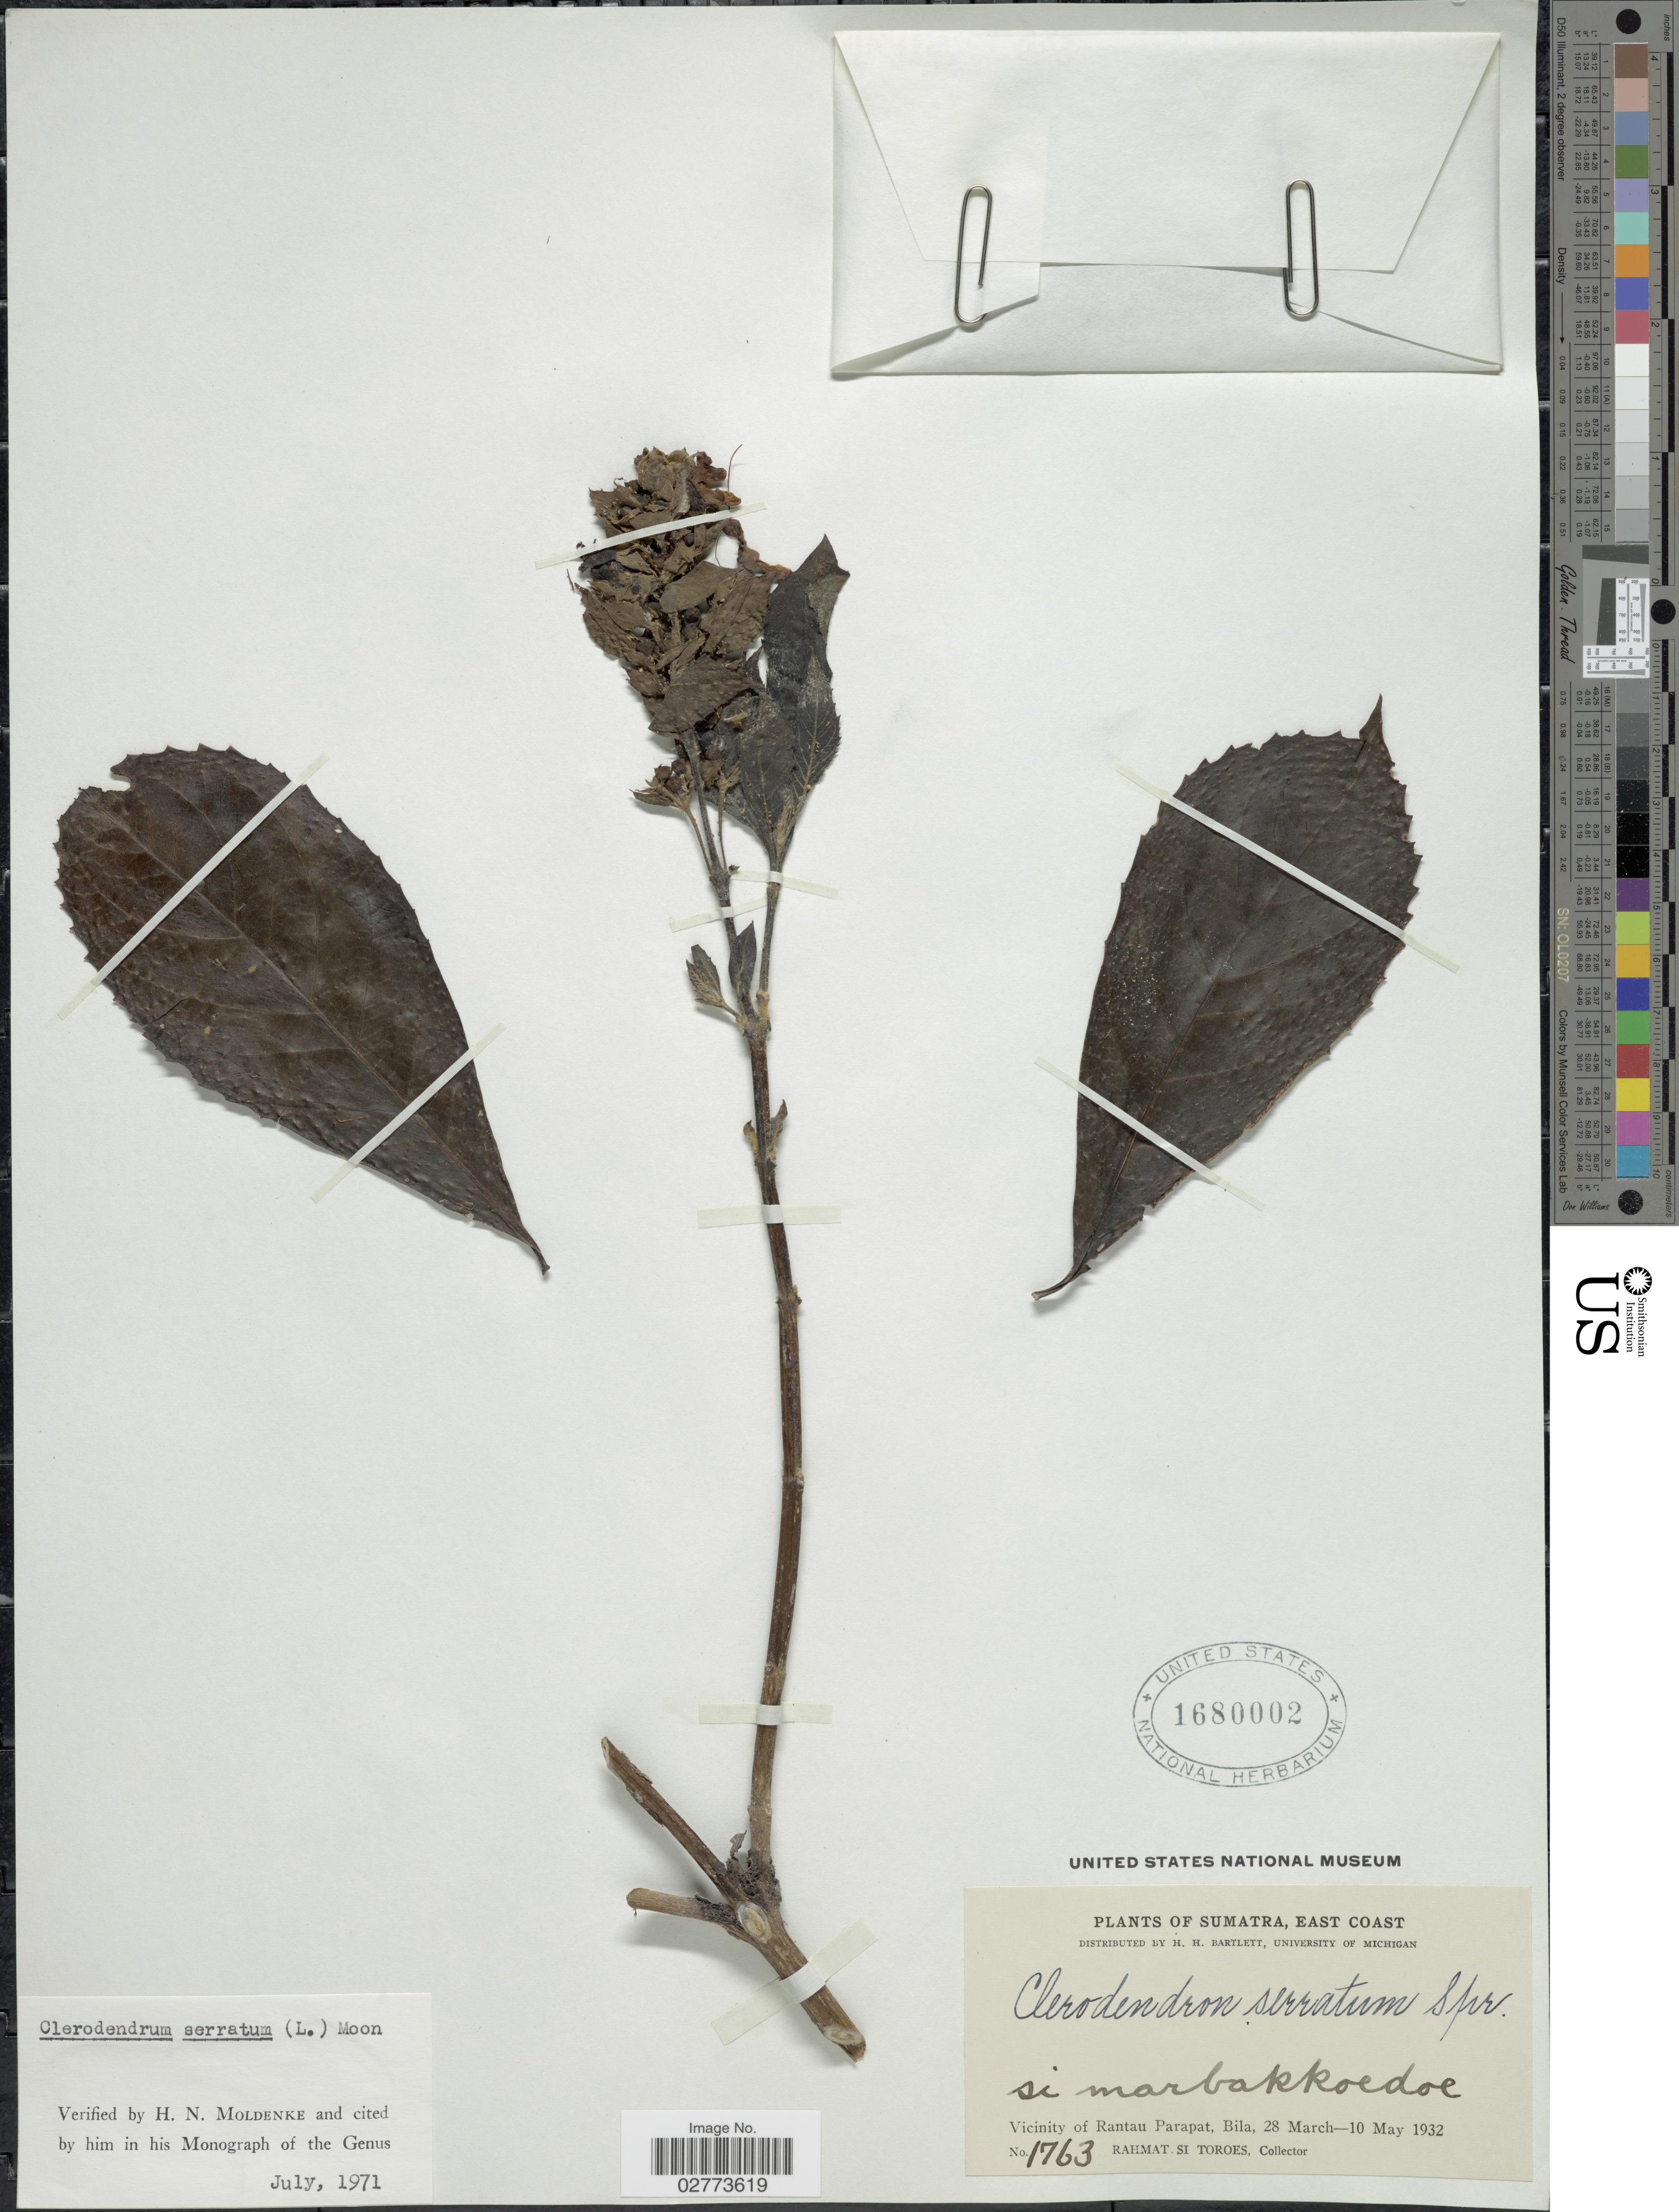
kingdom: Plantae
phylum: Tracheophyta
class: Magnoliopsida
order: Lamiales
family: Lamiaceae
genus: Clerodendrum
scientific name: Clerodendrum serratum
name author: (L.) Moon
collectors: Rahmat Si Boeea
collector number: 1763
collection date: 1932-03-28/1932-05-10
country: Indonesia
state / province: Sumatra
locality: East Coast. Vicinity of Rantau Parapat, Bila.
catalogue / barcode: US 1680002